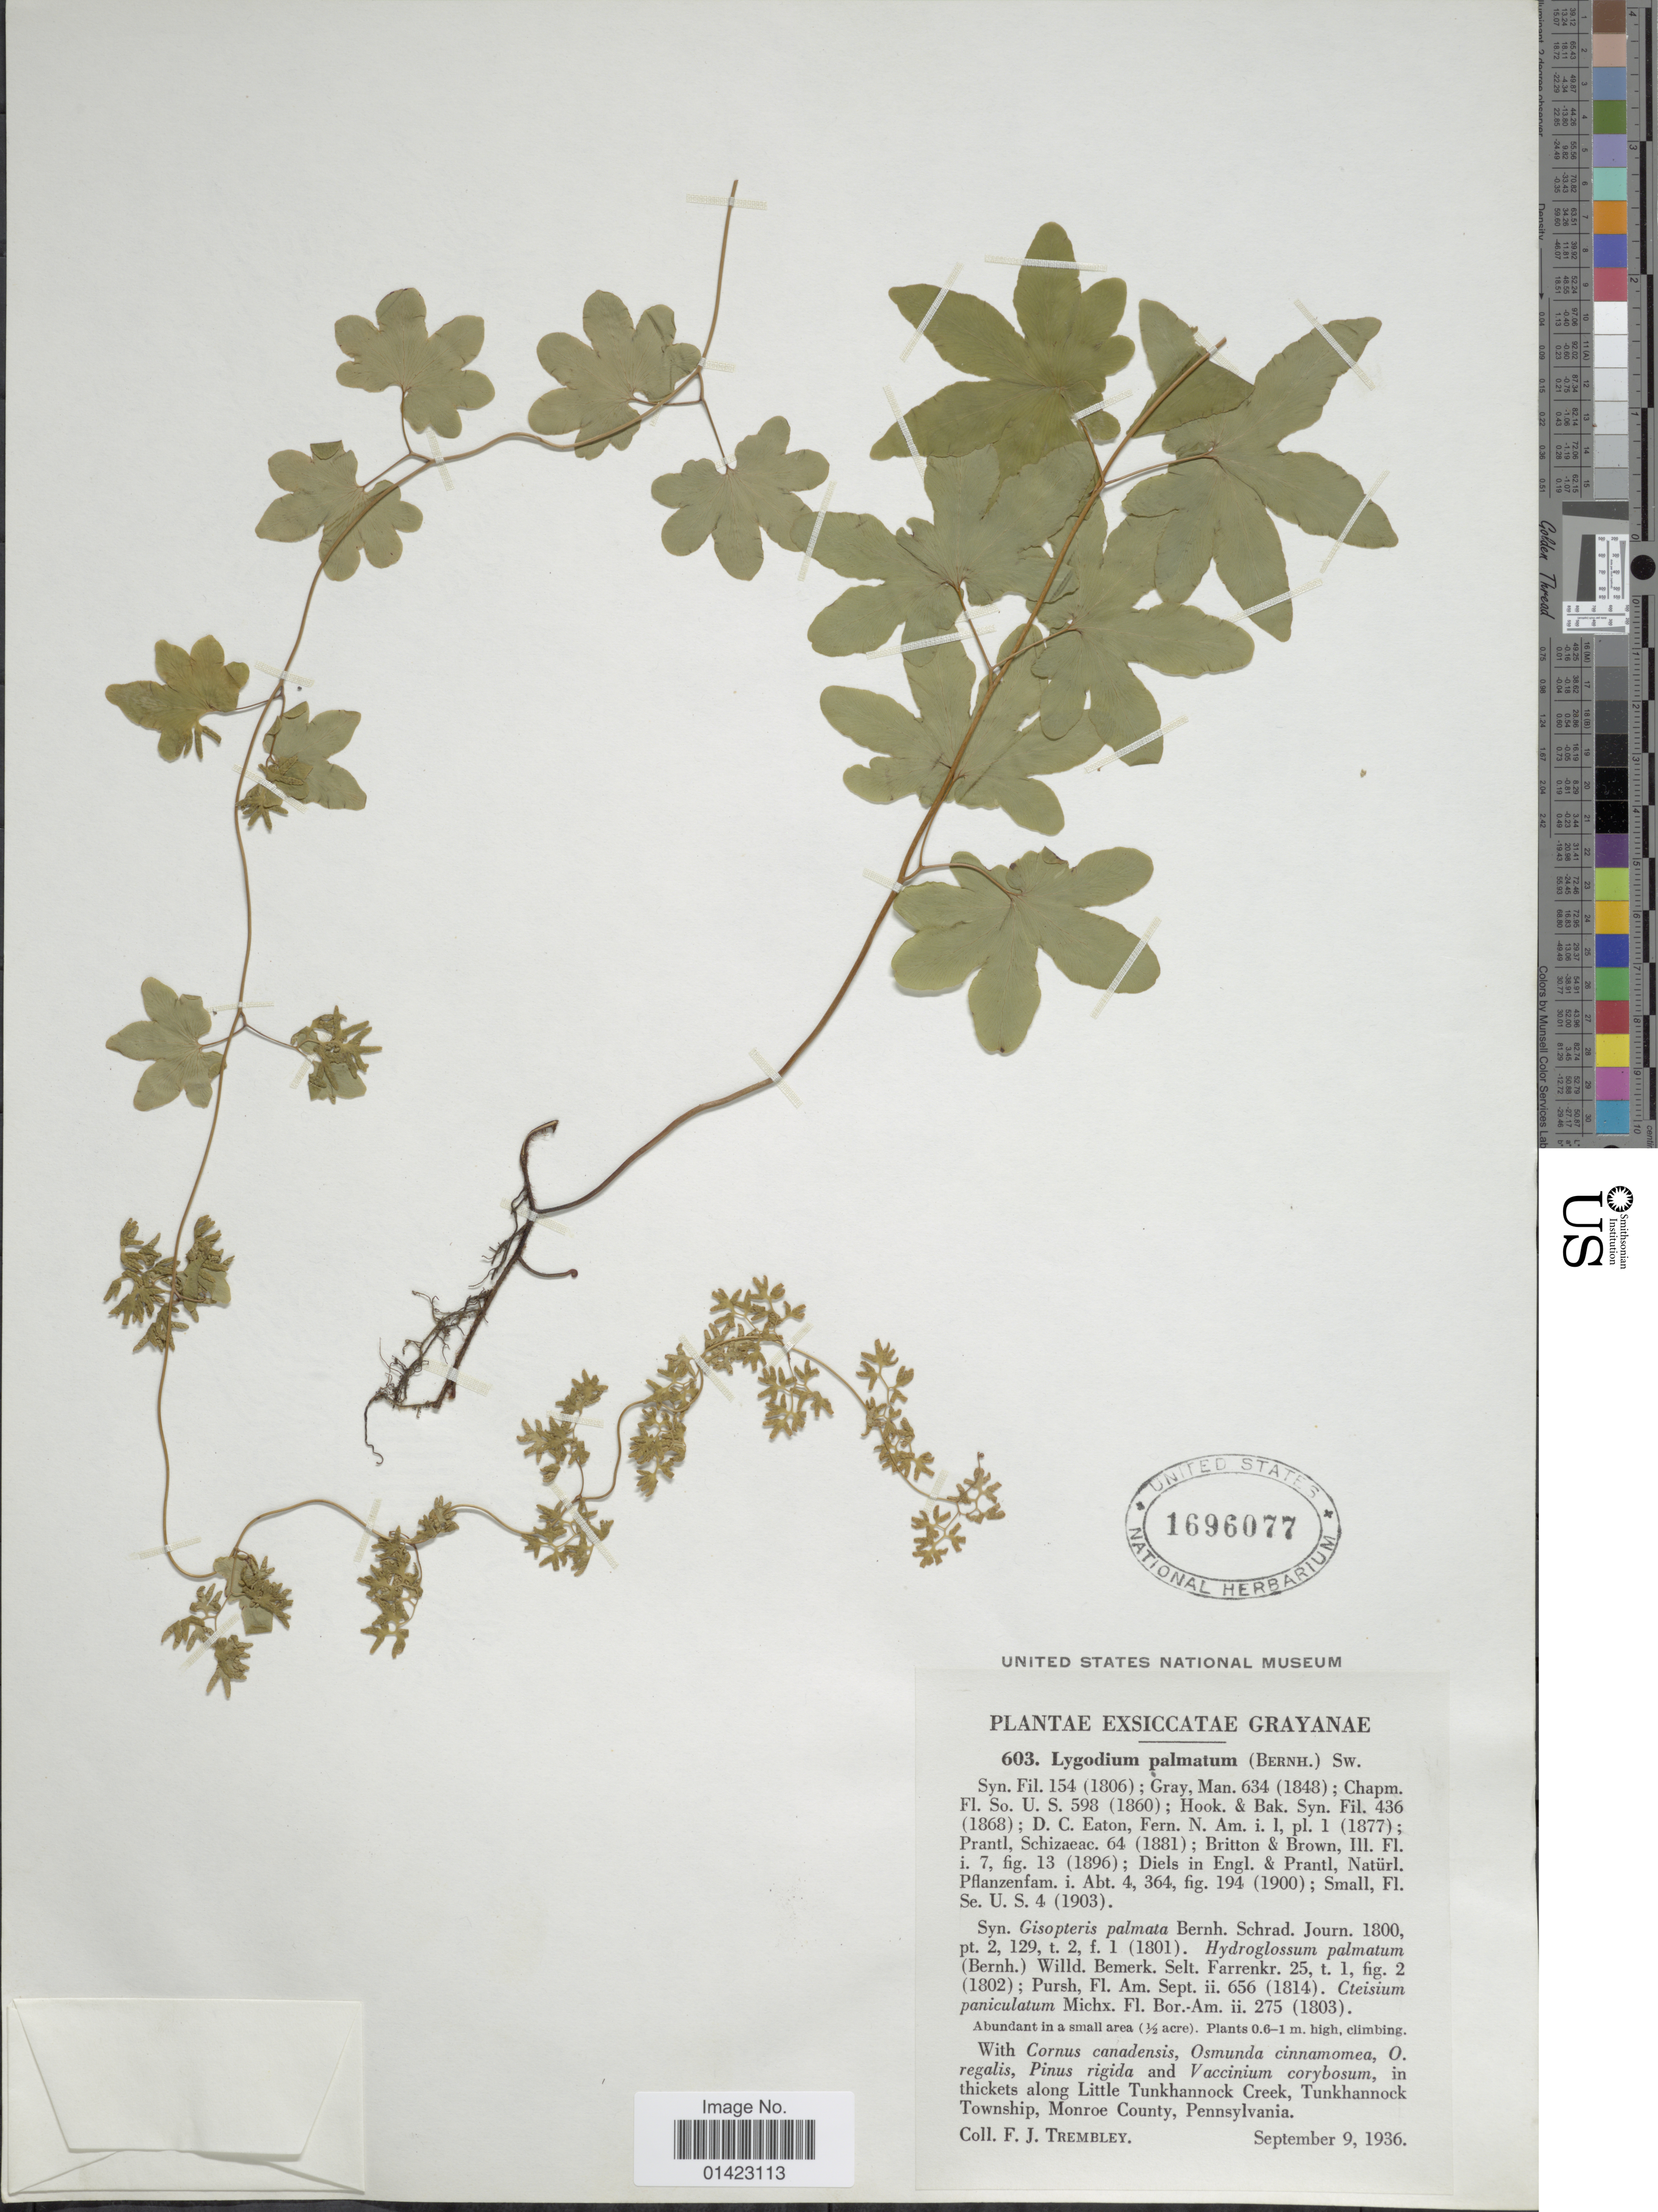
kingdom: Plantae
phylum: Tracheophyta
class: Polypodiopsida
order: Schizaeales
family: Lygodiaceae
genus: Lygodium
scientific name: Lygodium palmatum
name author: (Bernh.) Sw.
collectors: F. Trembley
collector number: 603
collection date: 1936-09-09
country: United States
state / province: Pennsylvania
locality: In thickets along Little Tunkhannock Creek, Tunkhannock Township, Montoe County, Pennsylvania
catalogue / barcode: US 1696077